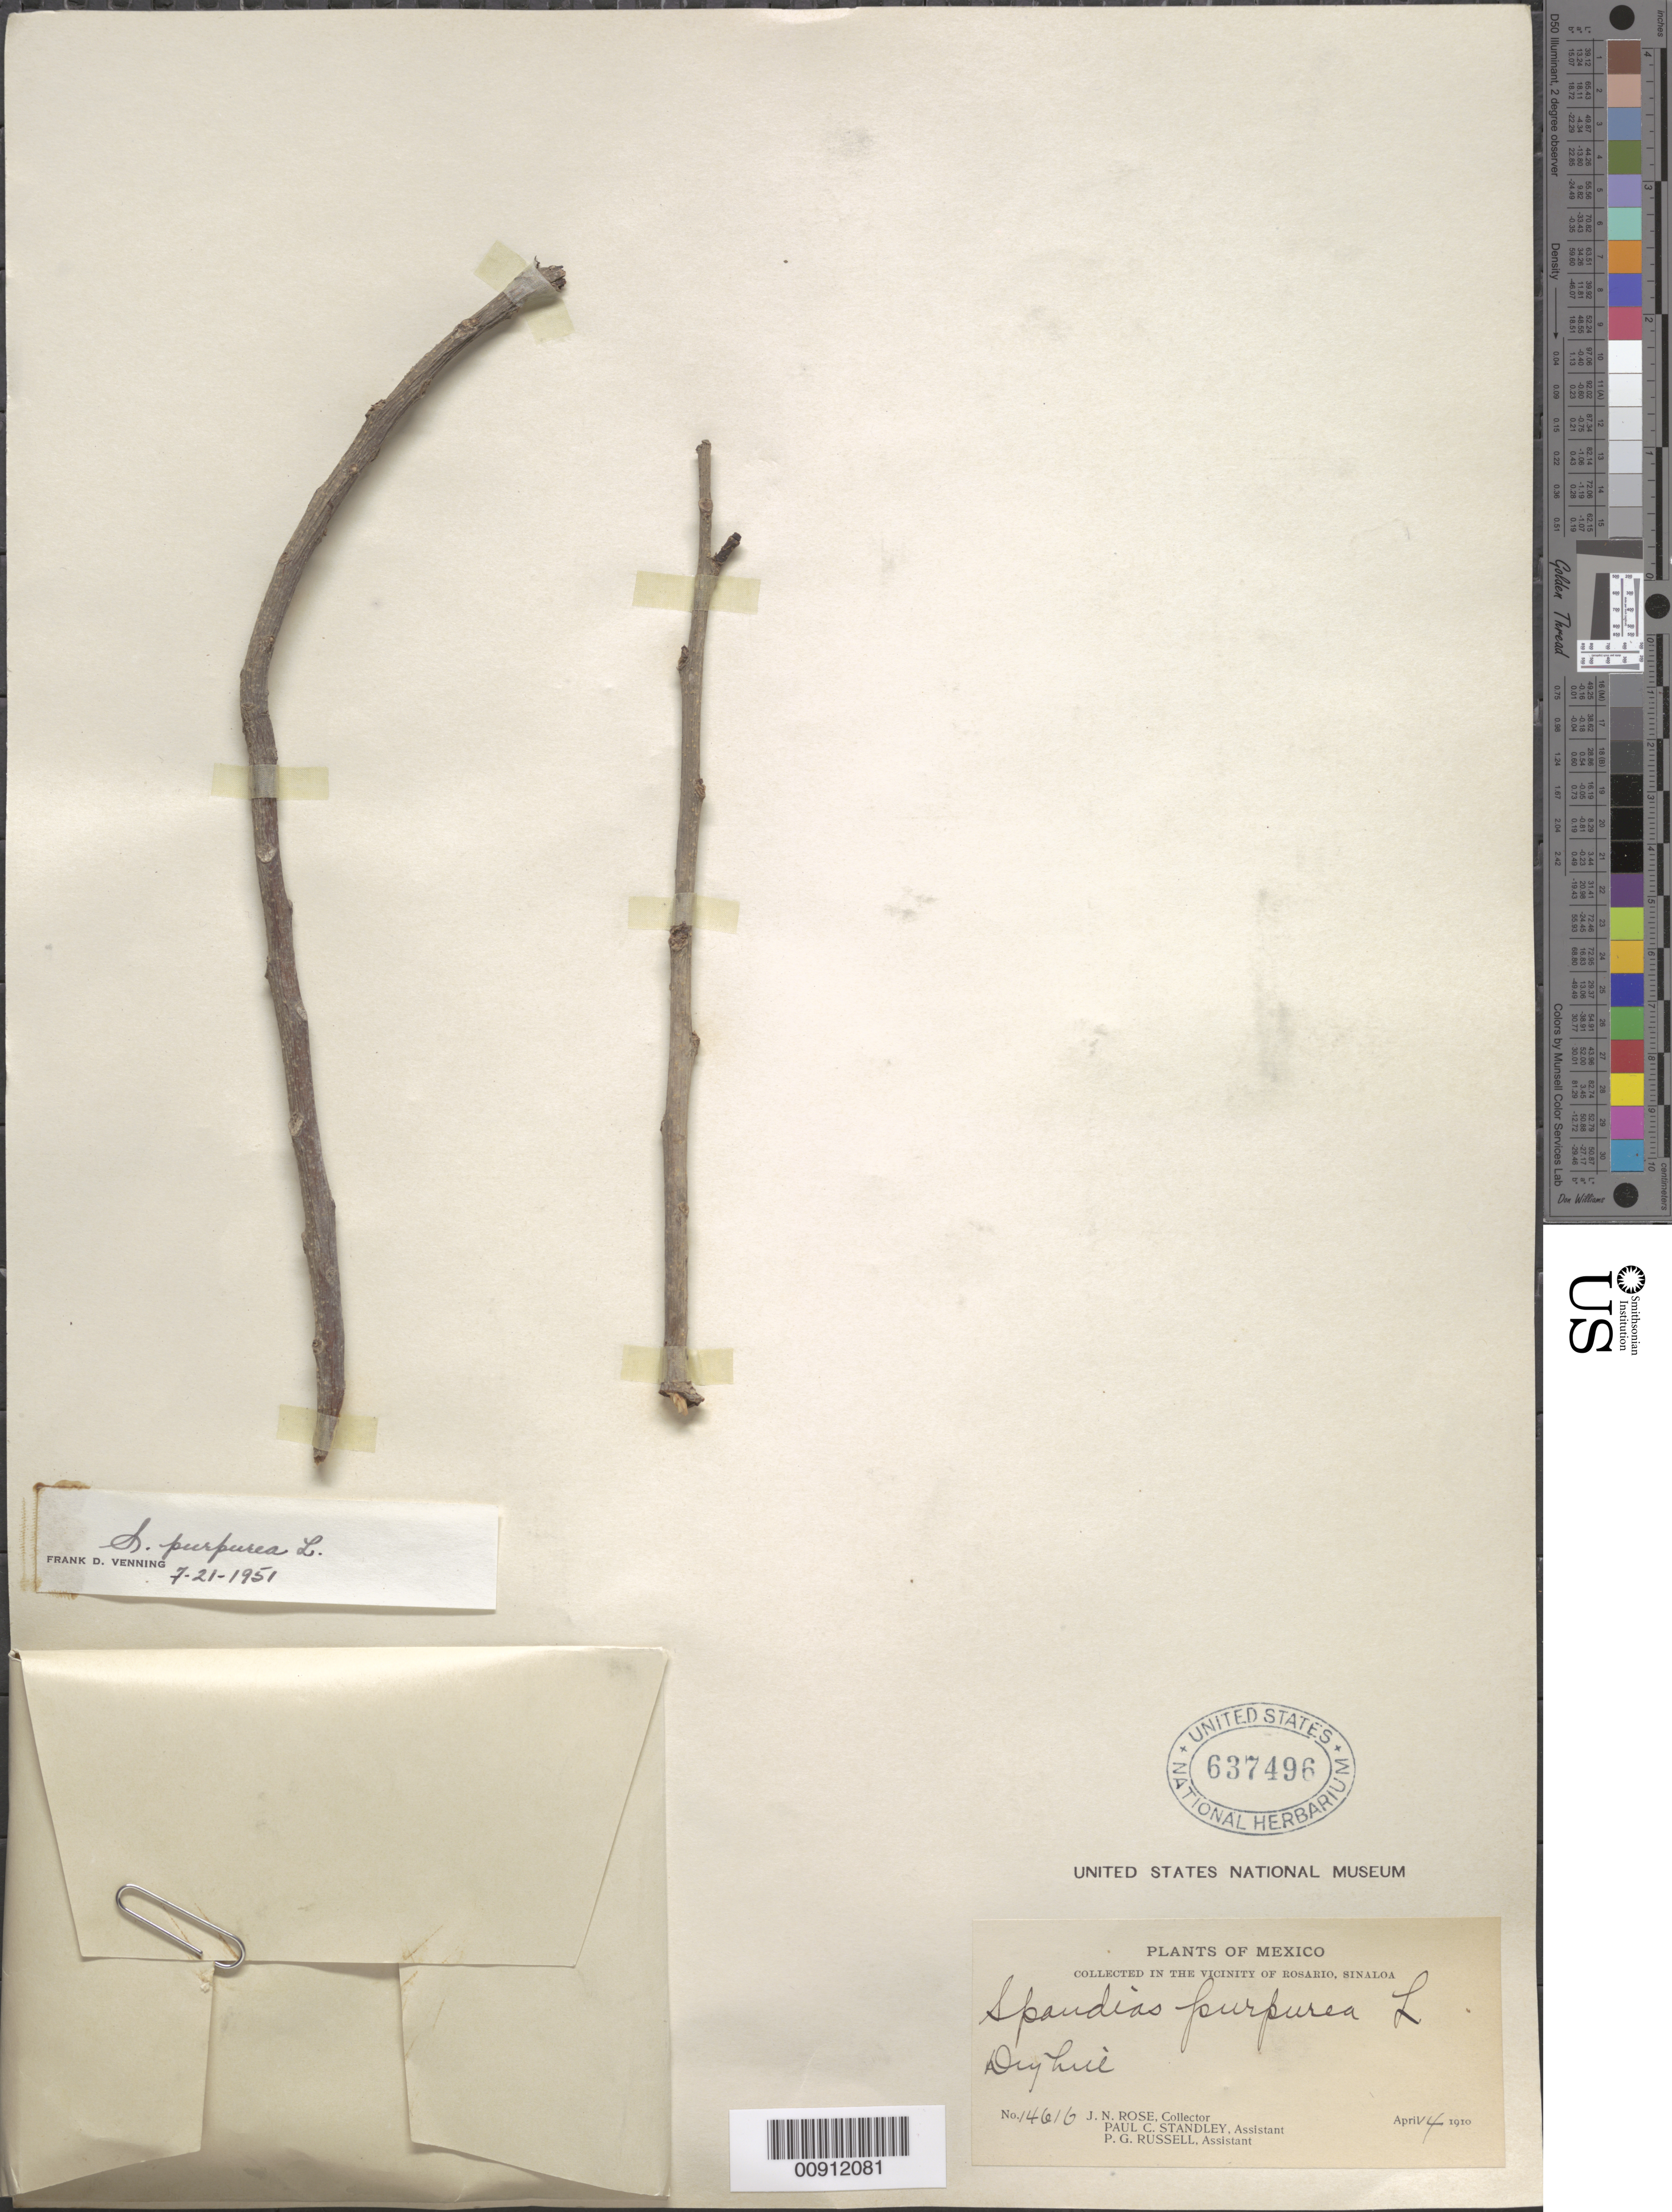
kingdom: Plantae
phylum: Tracheophyta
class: Magnoliopsida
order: Sapindales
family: Anacardiaceae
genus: Spondias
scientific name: Spondias purpurea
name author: L.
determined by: Mitchell, John D.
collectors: J. N. Rose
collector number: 14616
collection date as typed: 14 Apr 1910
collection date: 1910-04-14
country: Mexico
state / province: Sinaloa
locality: Vicinity of Rosario, Sinaloa.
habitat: Dry hill.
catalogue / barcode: US 637496